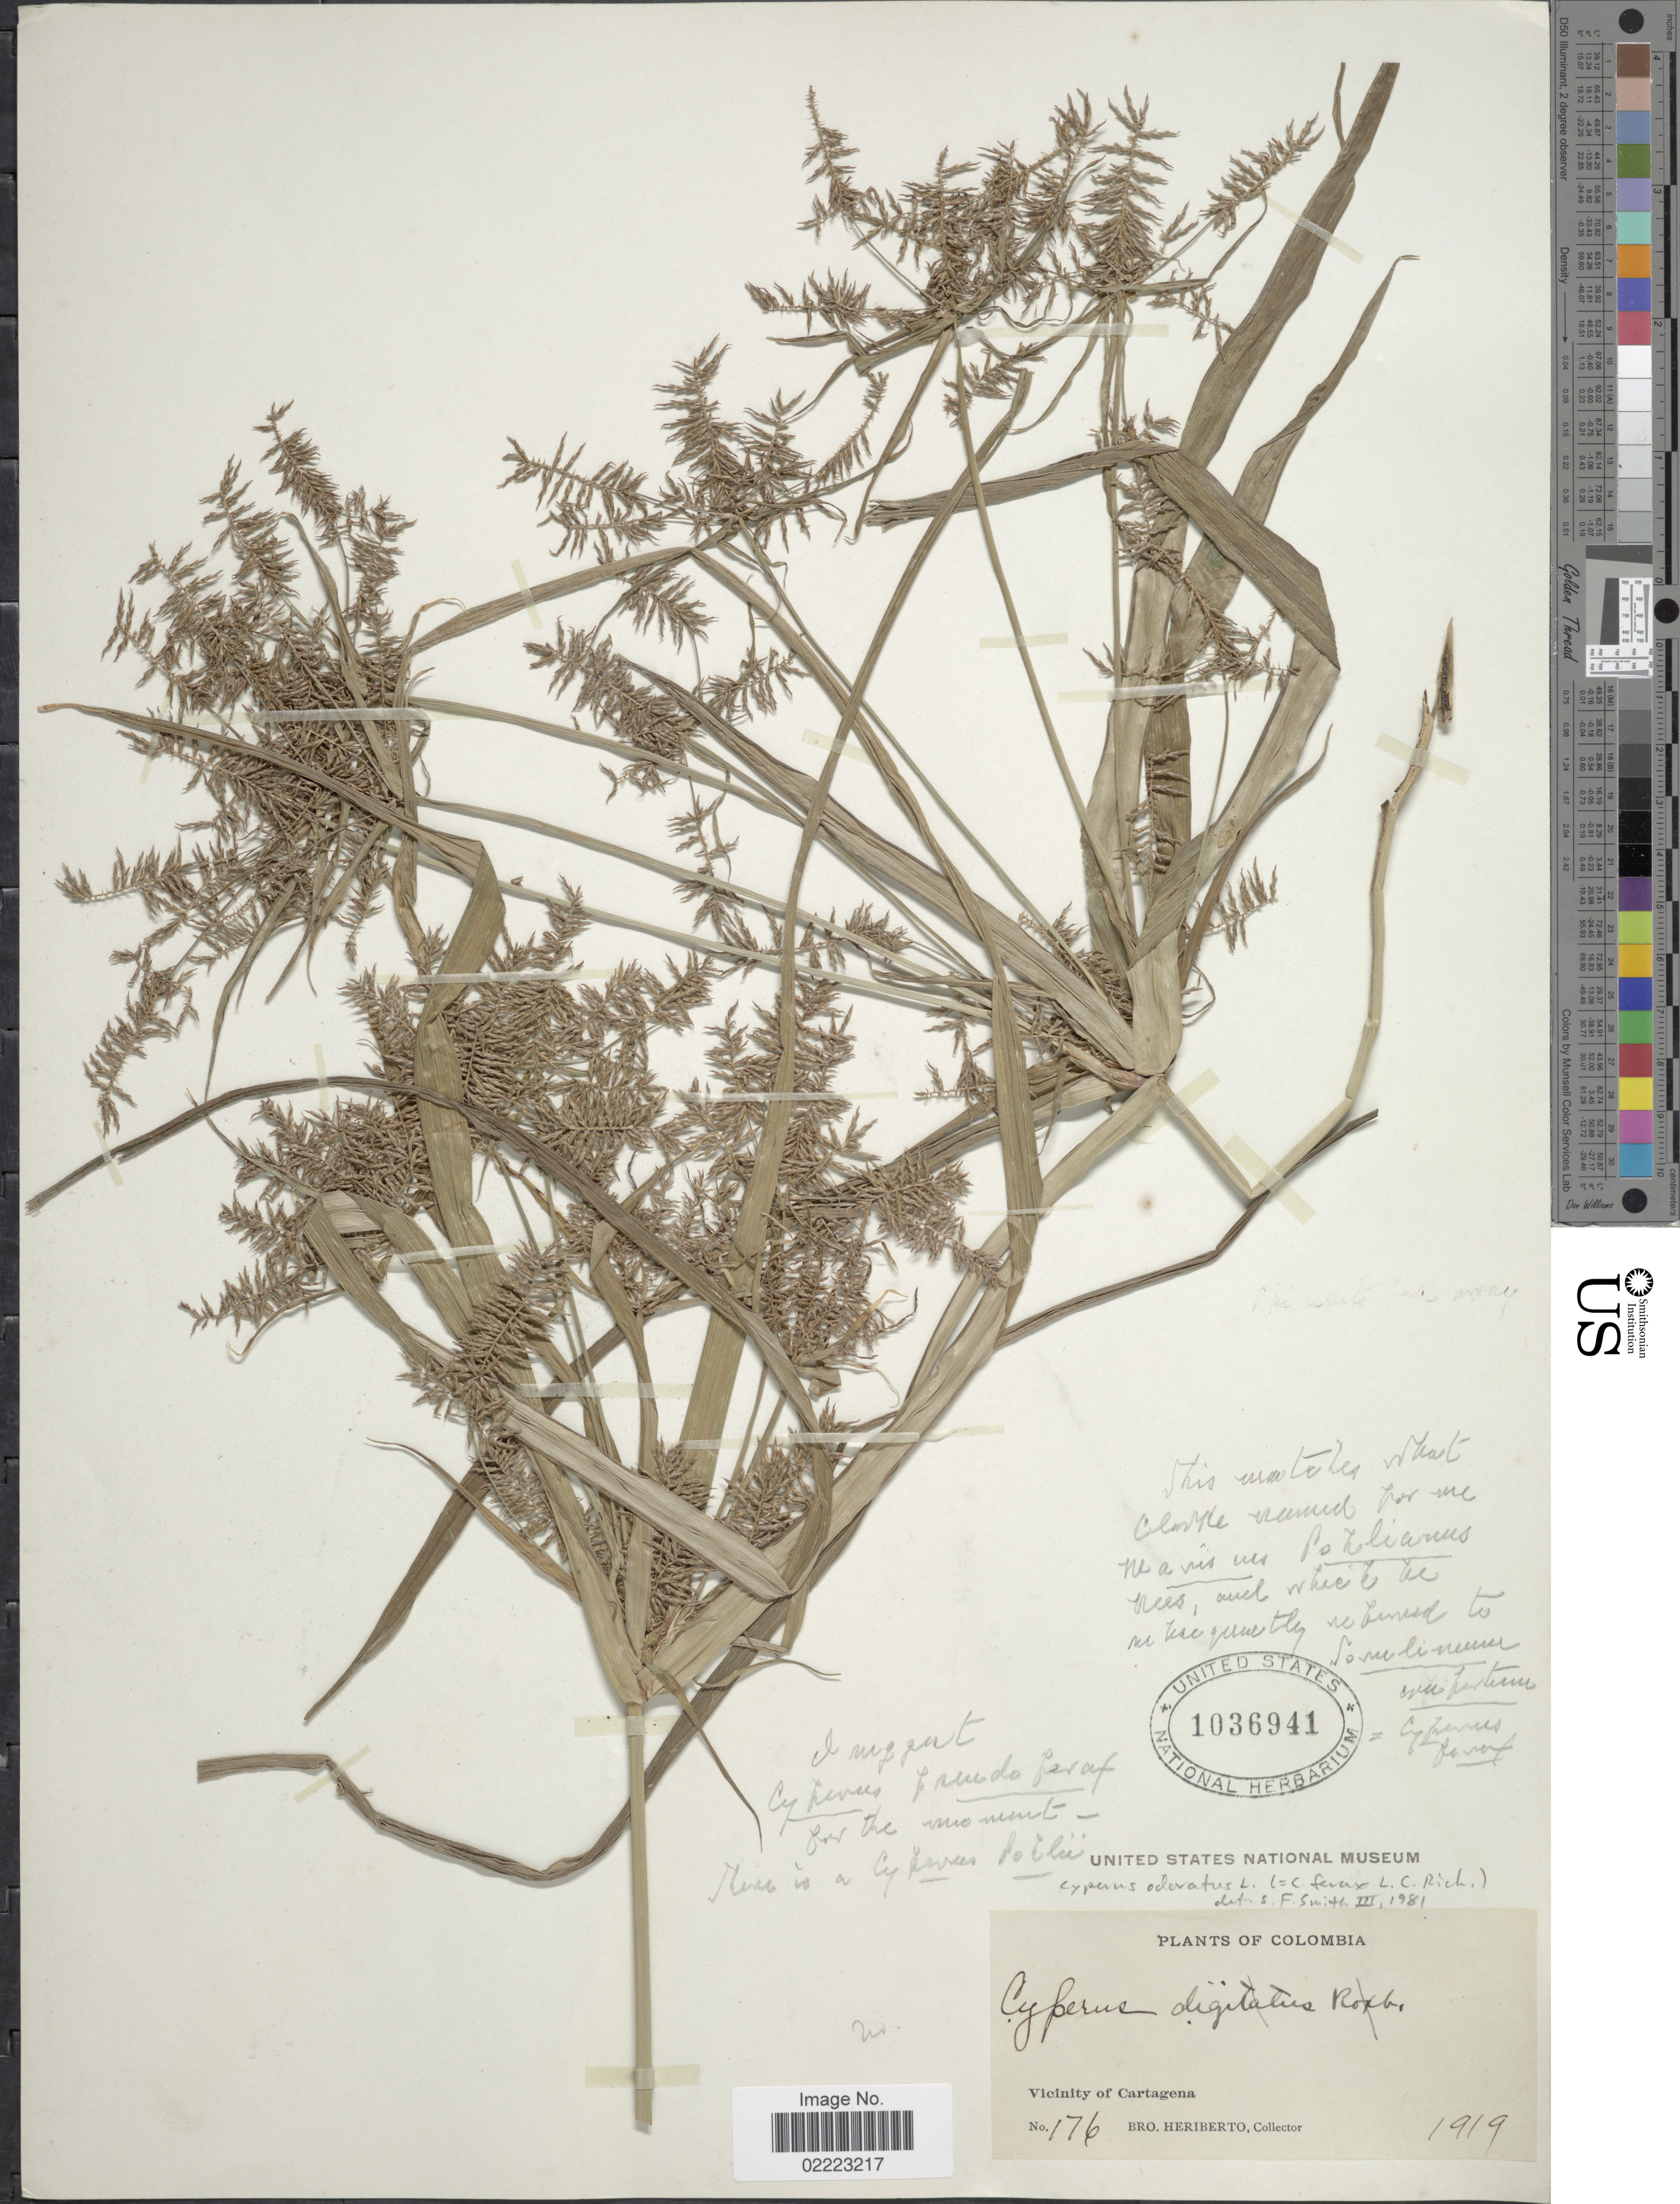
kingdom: Plantae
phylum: Tracheophyta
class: Liliopsida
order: Poales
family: Cyperaceae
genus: Cyperus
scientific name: Cyperus odoratus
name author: L.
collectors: B. Herbierto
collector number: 176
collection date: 1919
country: Colombia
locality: Vicinity of Cartagena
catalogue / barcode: US 1036941